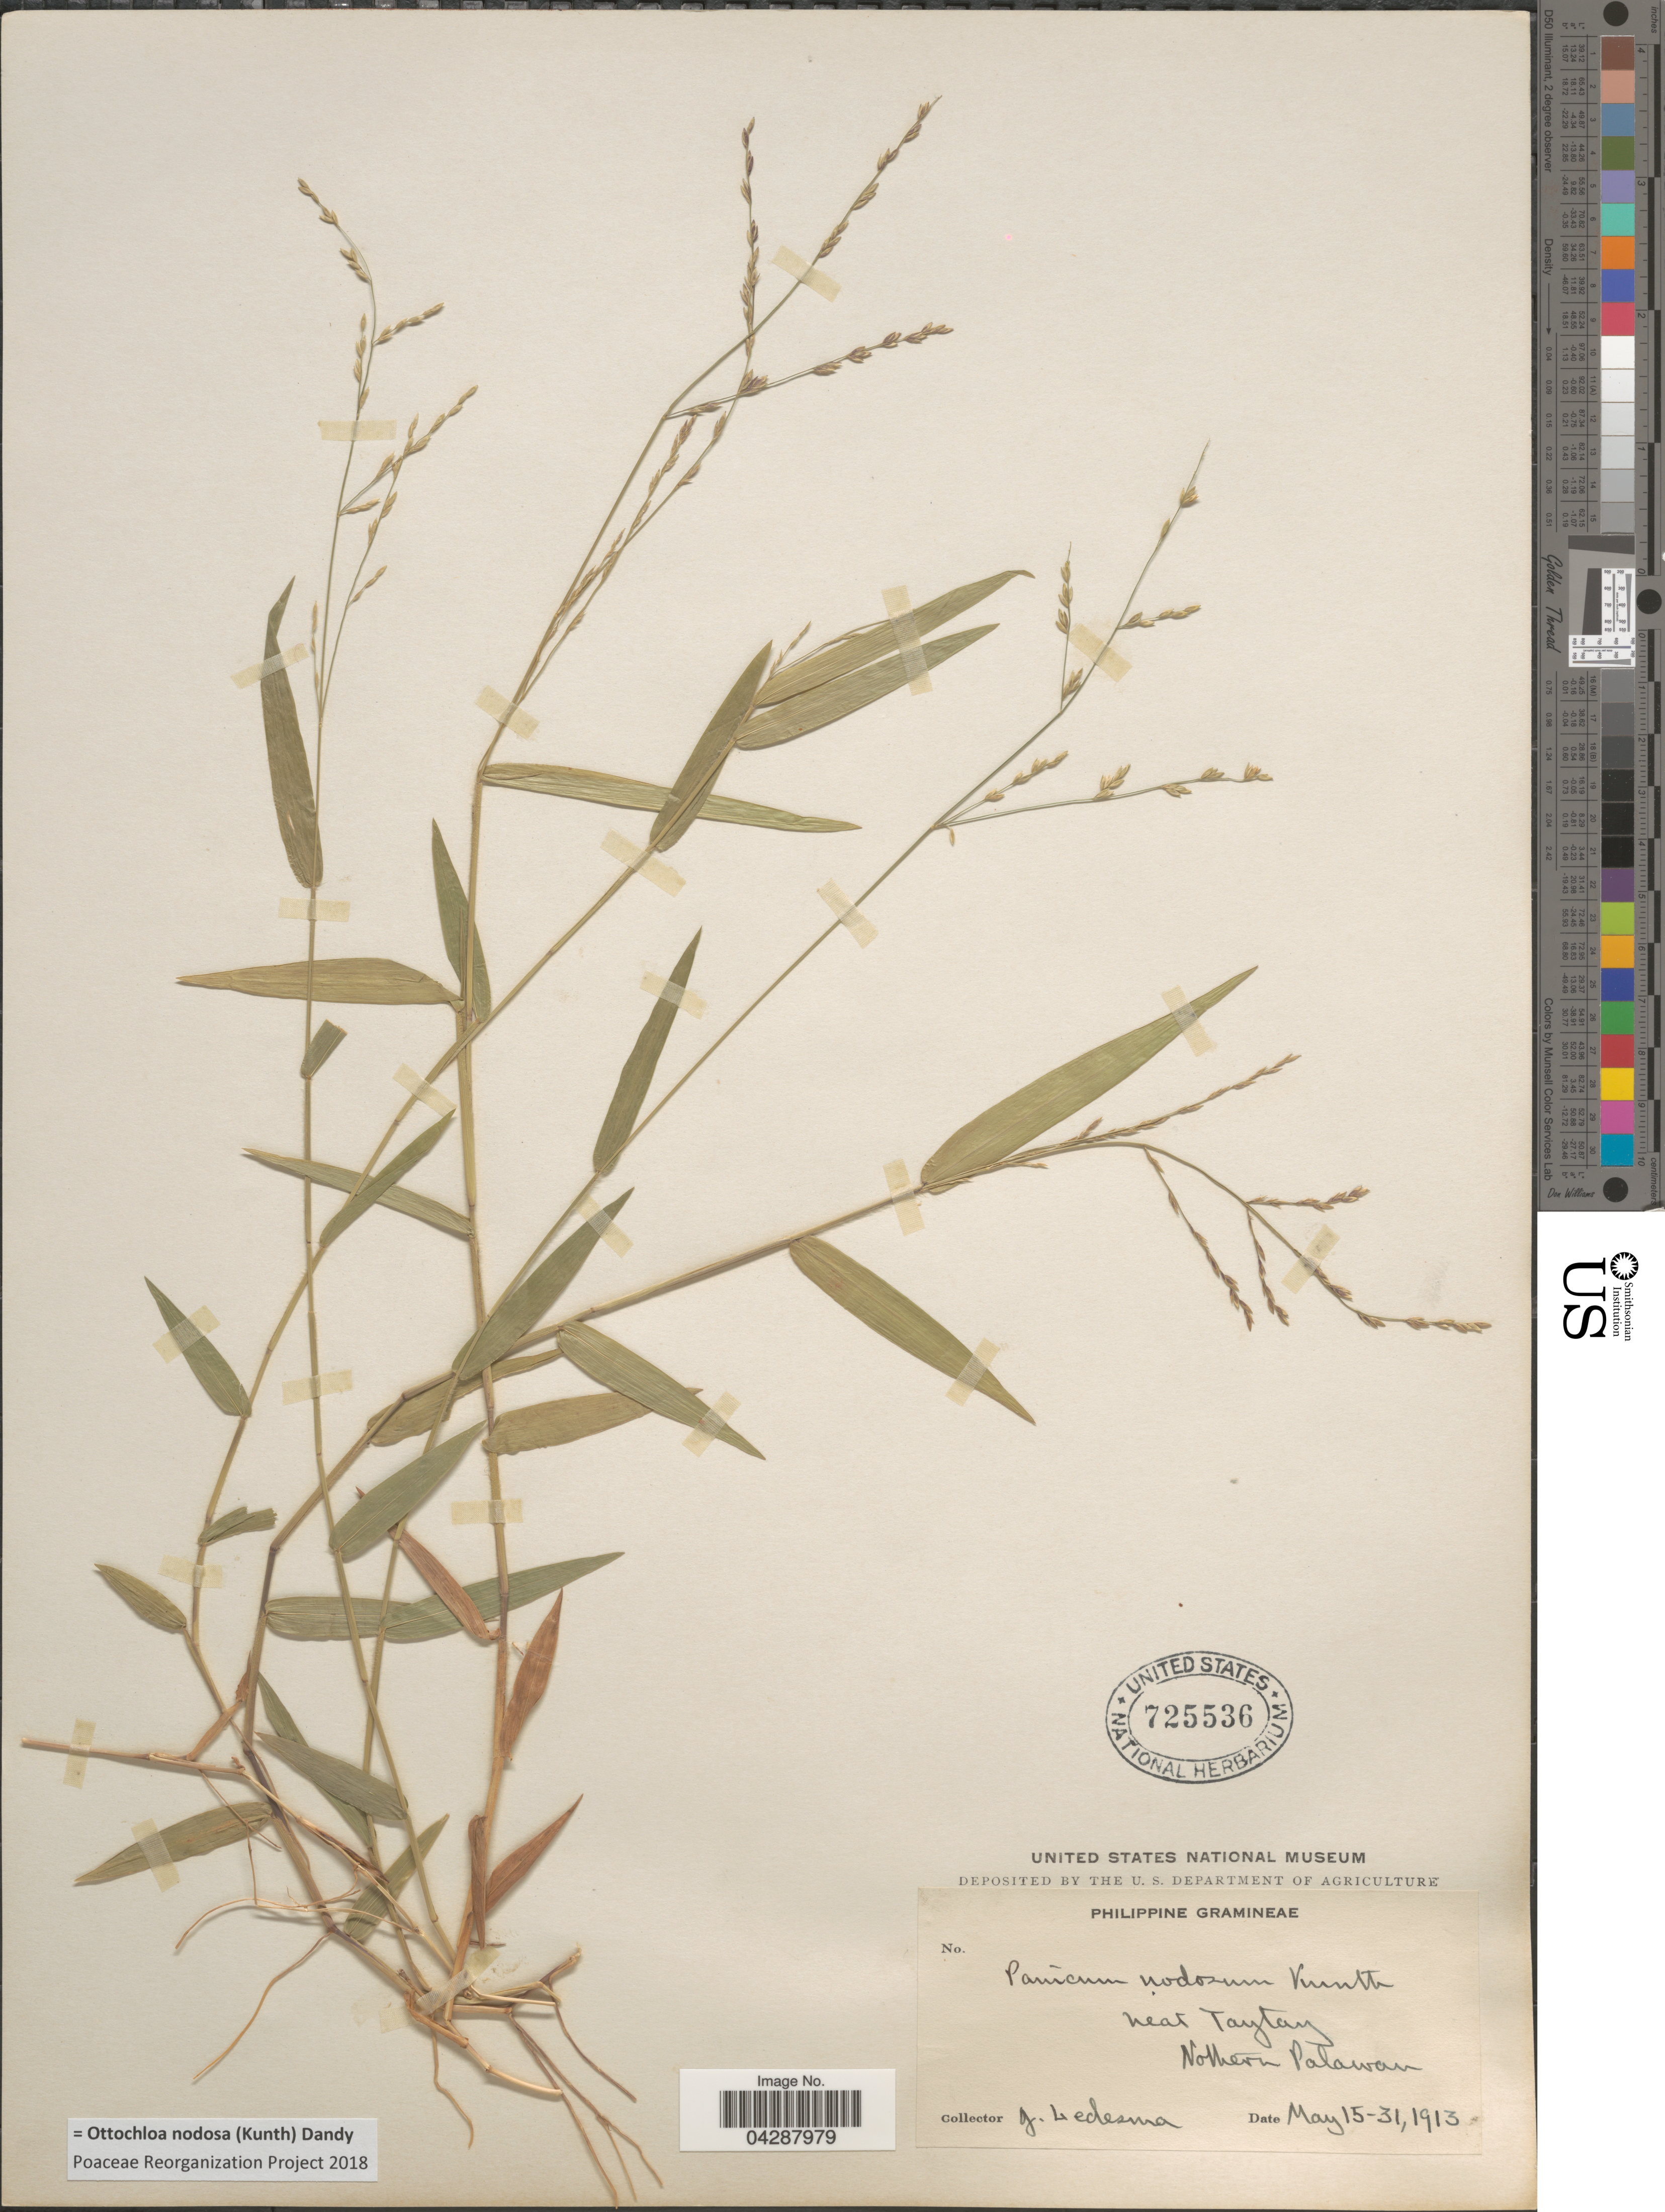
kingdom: Plantae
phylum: Tracheophyta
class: Liliopsida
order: Poales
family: Poaceae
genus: Ottochloa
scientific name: Ottochloa nodosa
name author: (Kunth) Dandy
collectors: G. Ledesma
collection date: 1913-05-15/1913-05-31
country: Philippines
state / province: Mimaropa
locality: Near Taytay. Northern Palawan.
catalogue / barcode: US 725536